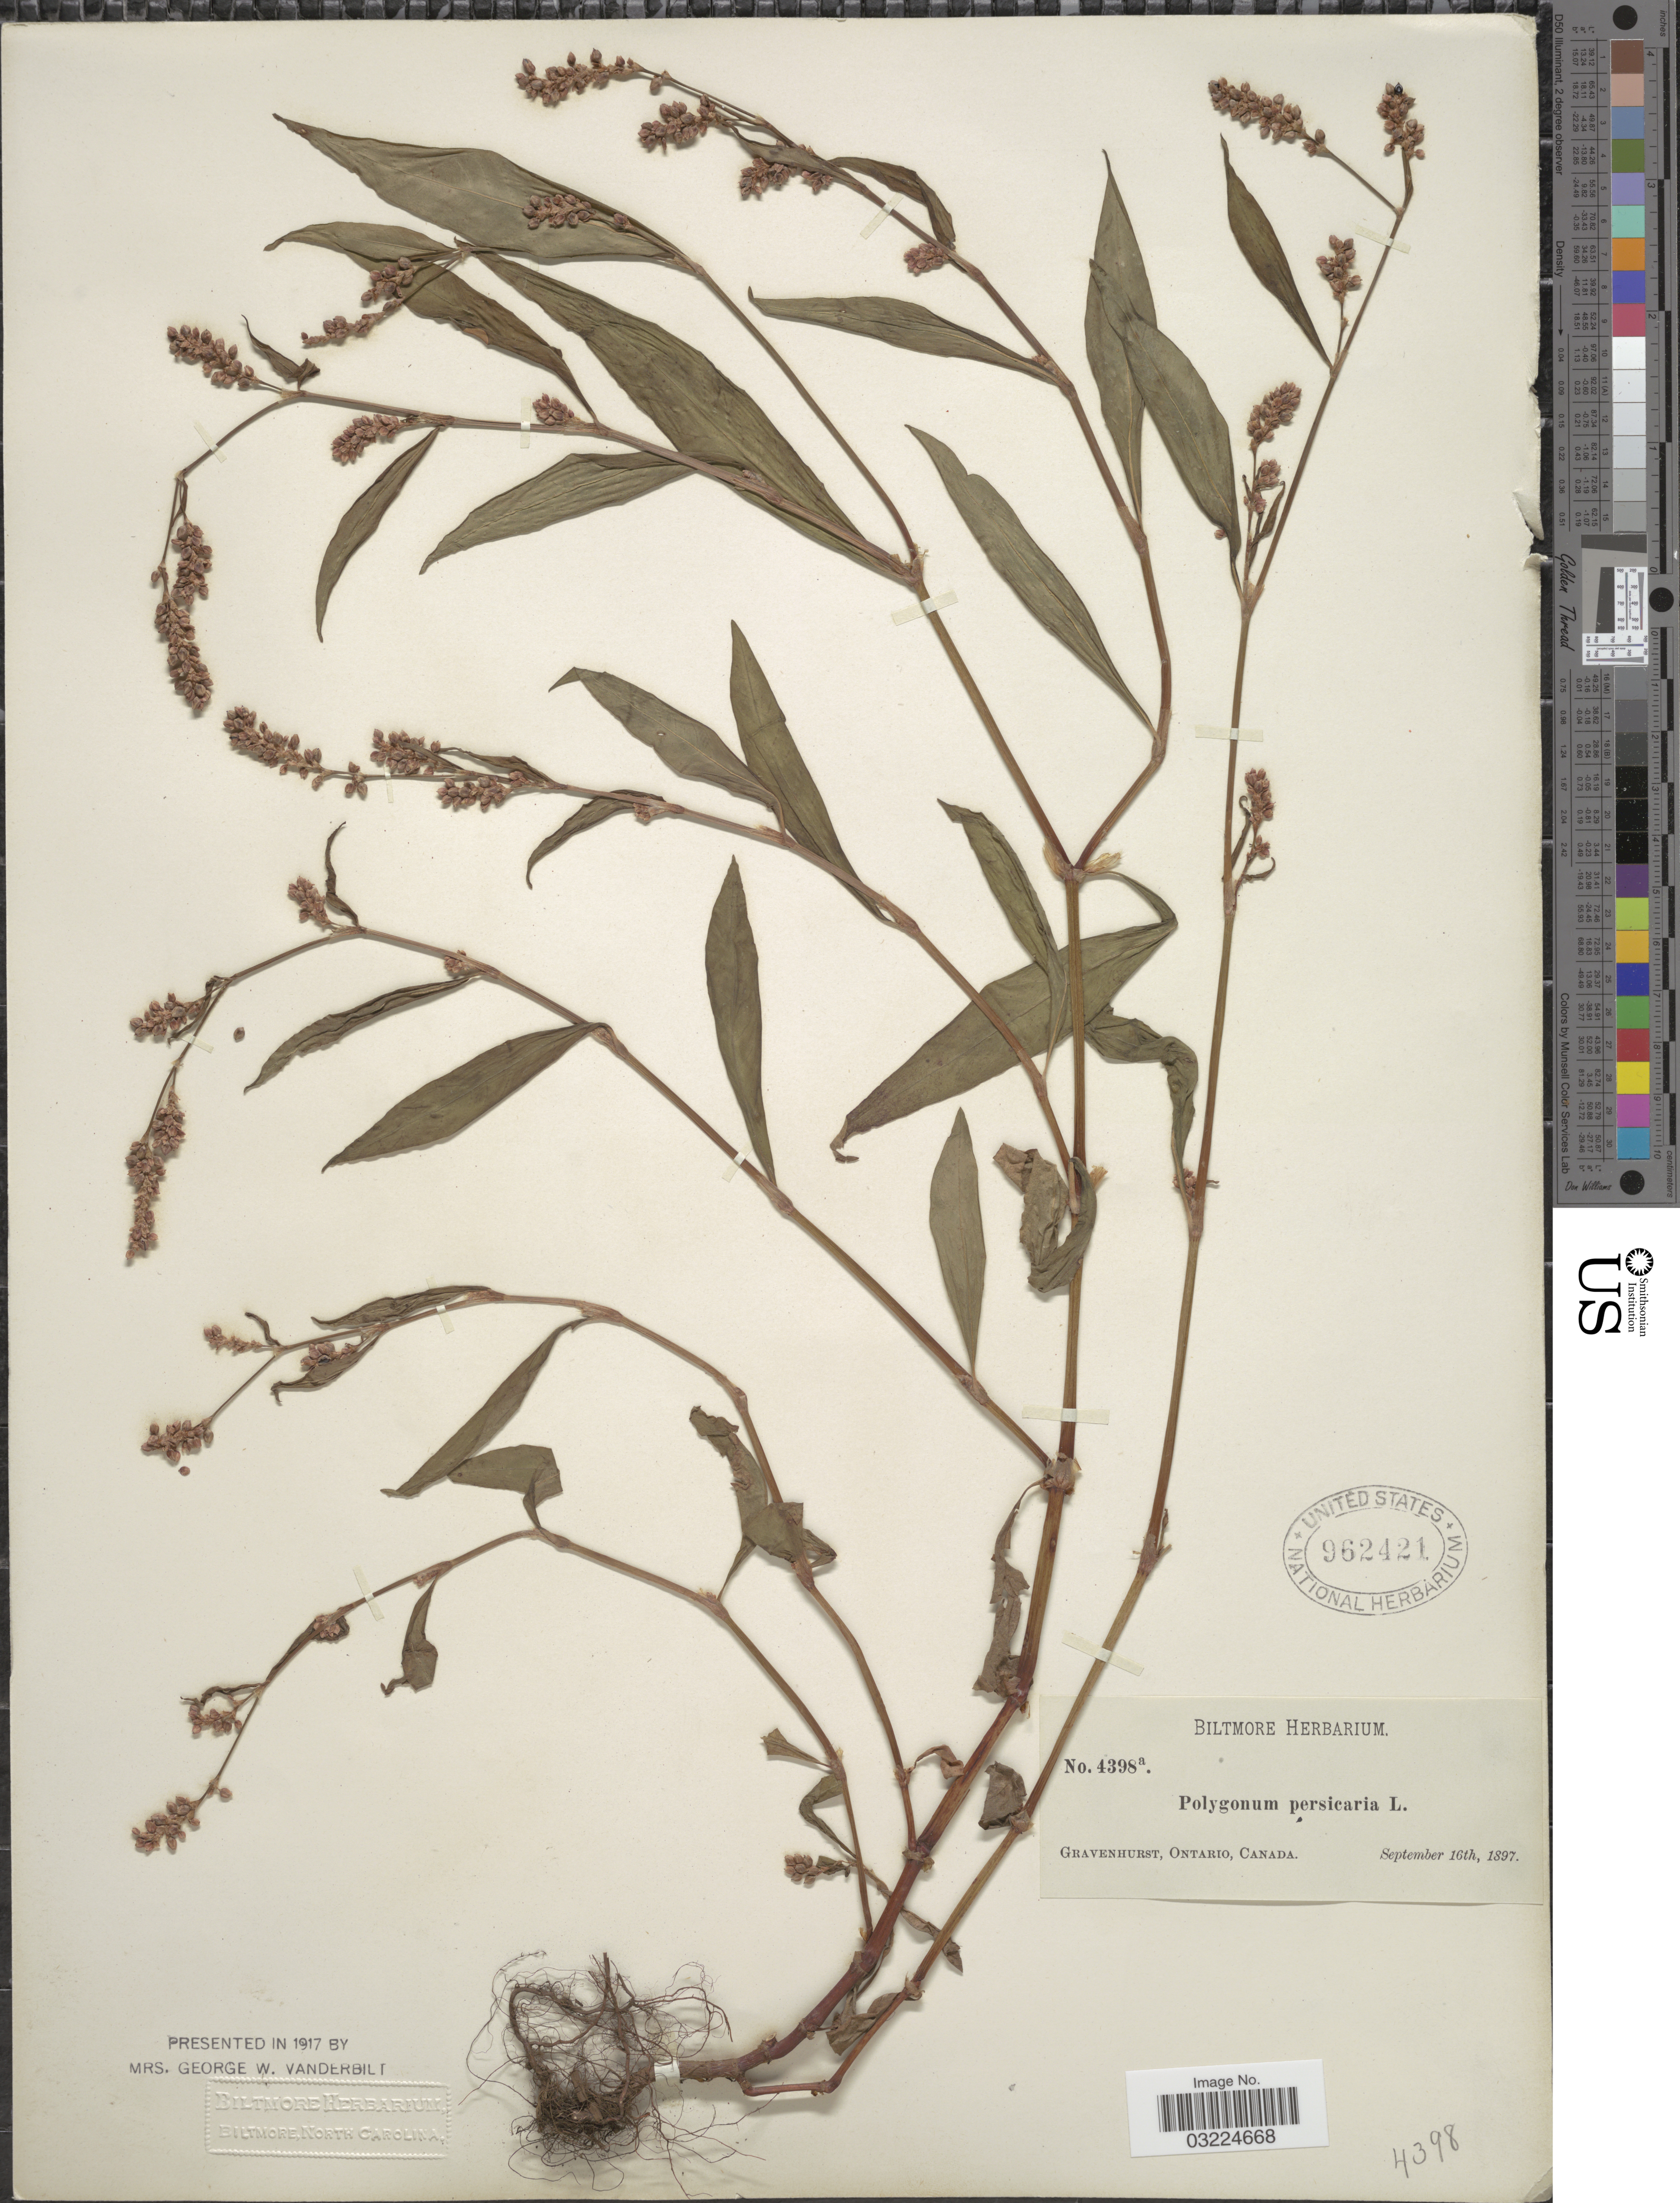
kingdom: Plantae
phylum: Tracheophyta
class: Magnoliopsida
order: Caryophyllales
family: Polygonaceae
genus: Persicaria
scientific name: Persicaria maculosa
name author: S.F. Gray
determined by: Atha, D. E.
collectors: ex herb. Biltmore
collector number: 4398a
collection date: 1897-09-16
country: Canada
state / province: Ontario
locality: Gravenhurst.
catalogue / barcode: US 962421